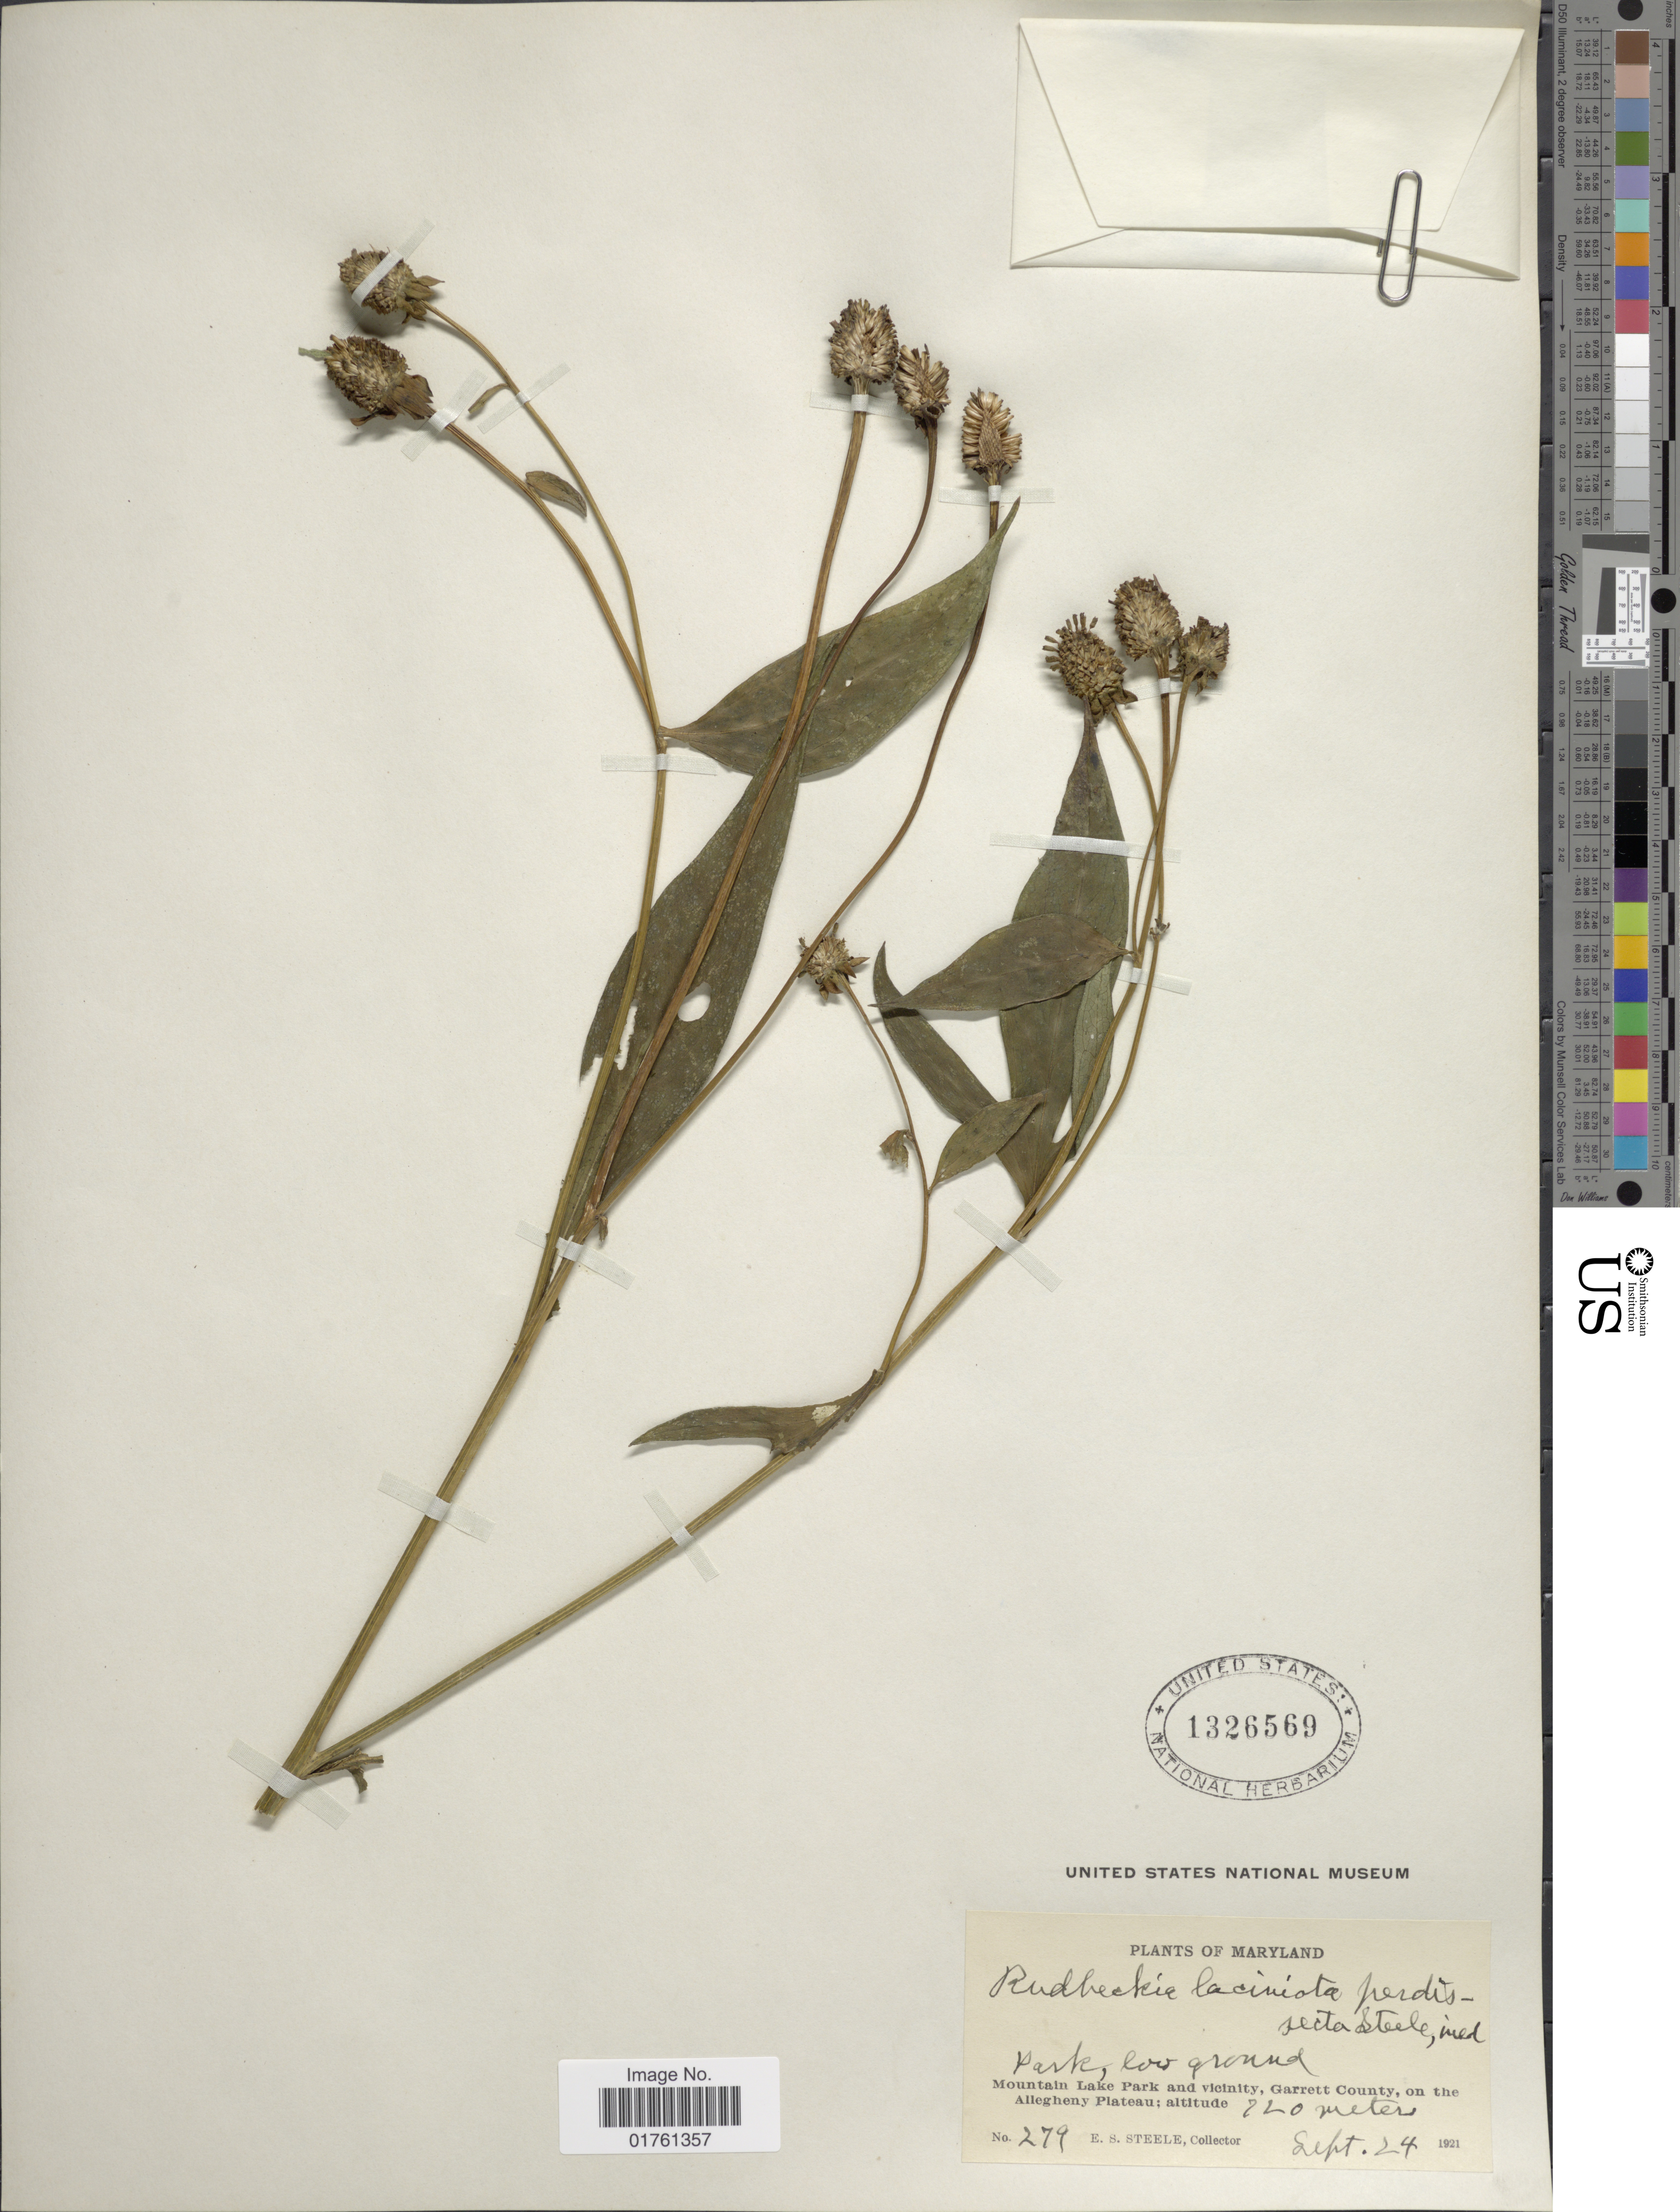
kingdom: Plantae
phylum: Tracheophyta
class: Magnoliopsida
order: Asterales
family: Asteraceae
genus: Rudbeckia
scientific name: Rudbeckia laciniata var. bipinnata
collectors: E. Steele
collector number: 279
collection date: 1921-09-24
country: United States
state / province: Maryland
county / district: Garrett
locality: Park, low ground, Mountain Lake Park and vicinity, Garrett County, on the Allegheny Plateau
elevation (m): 720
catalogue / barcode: US 1326569